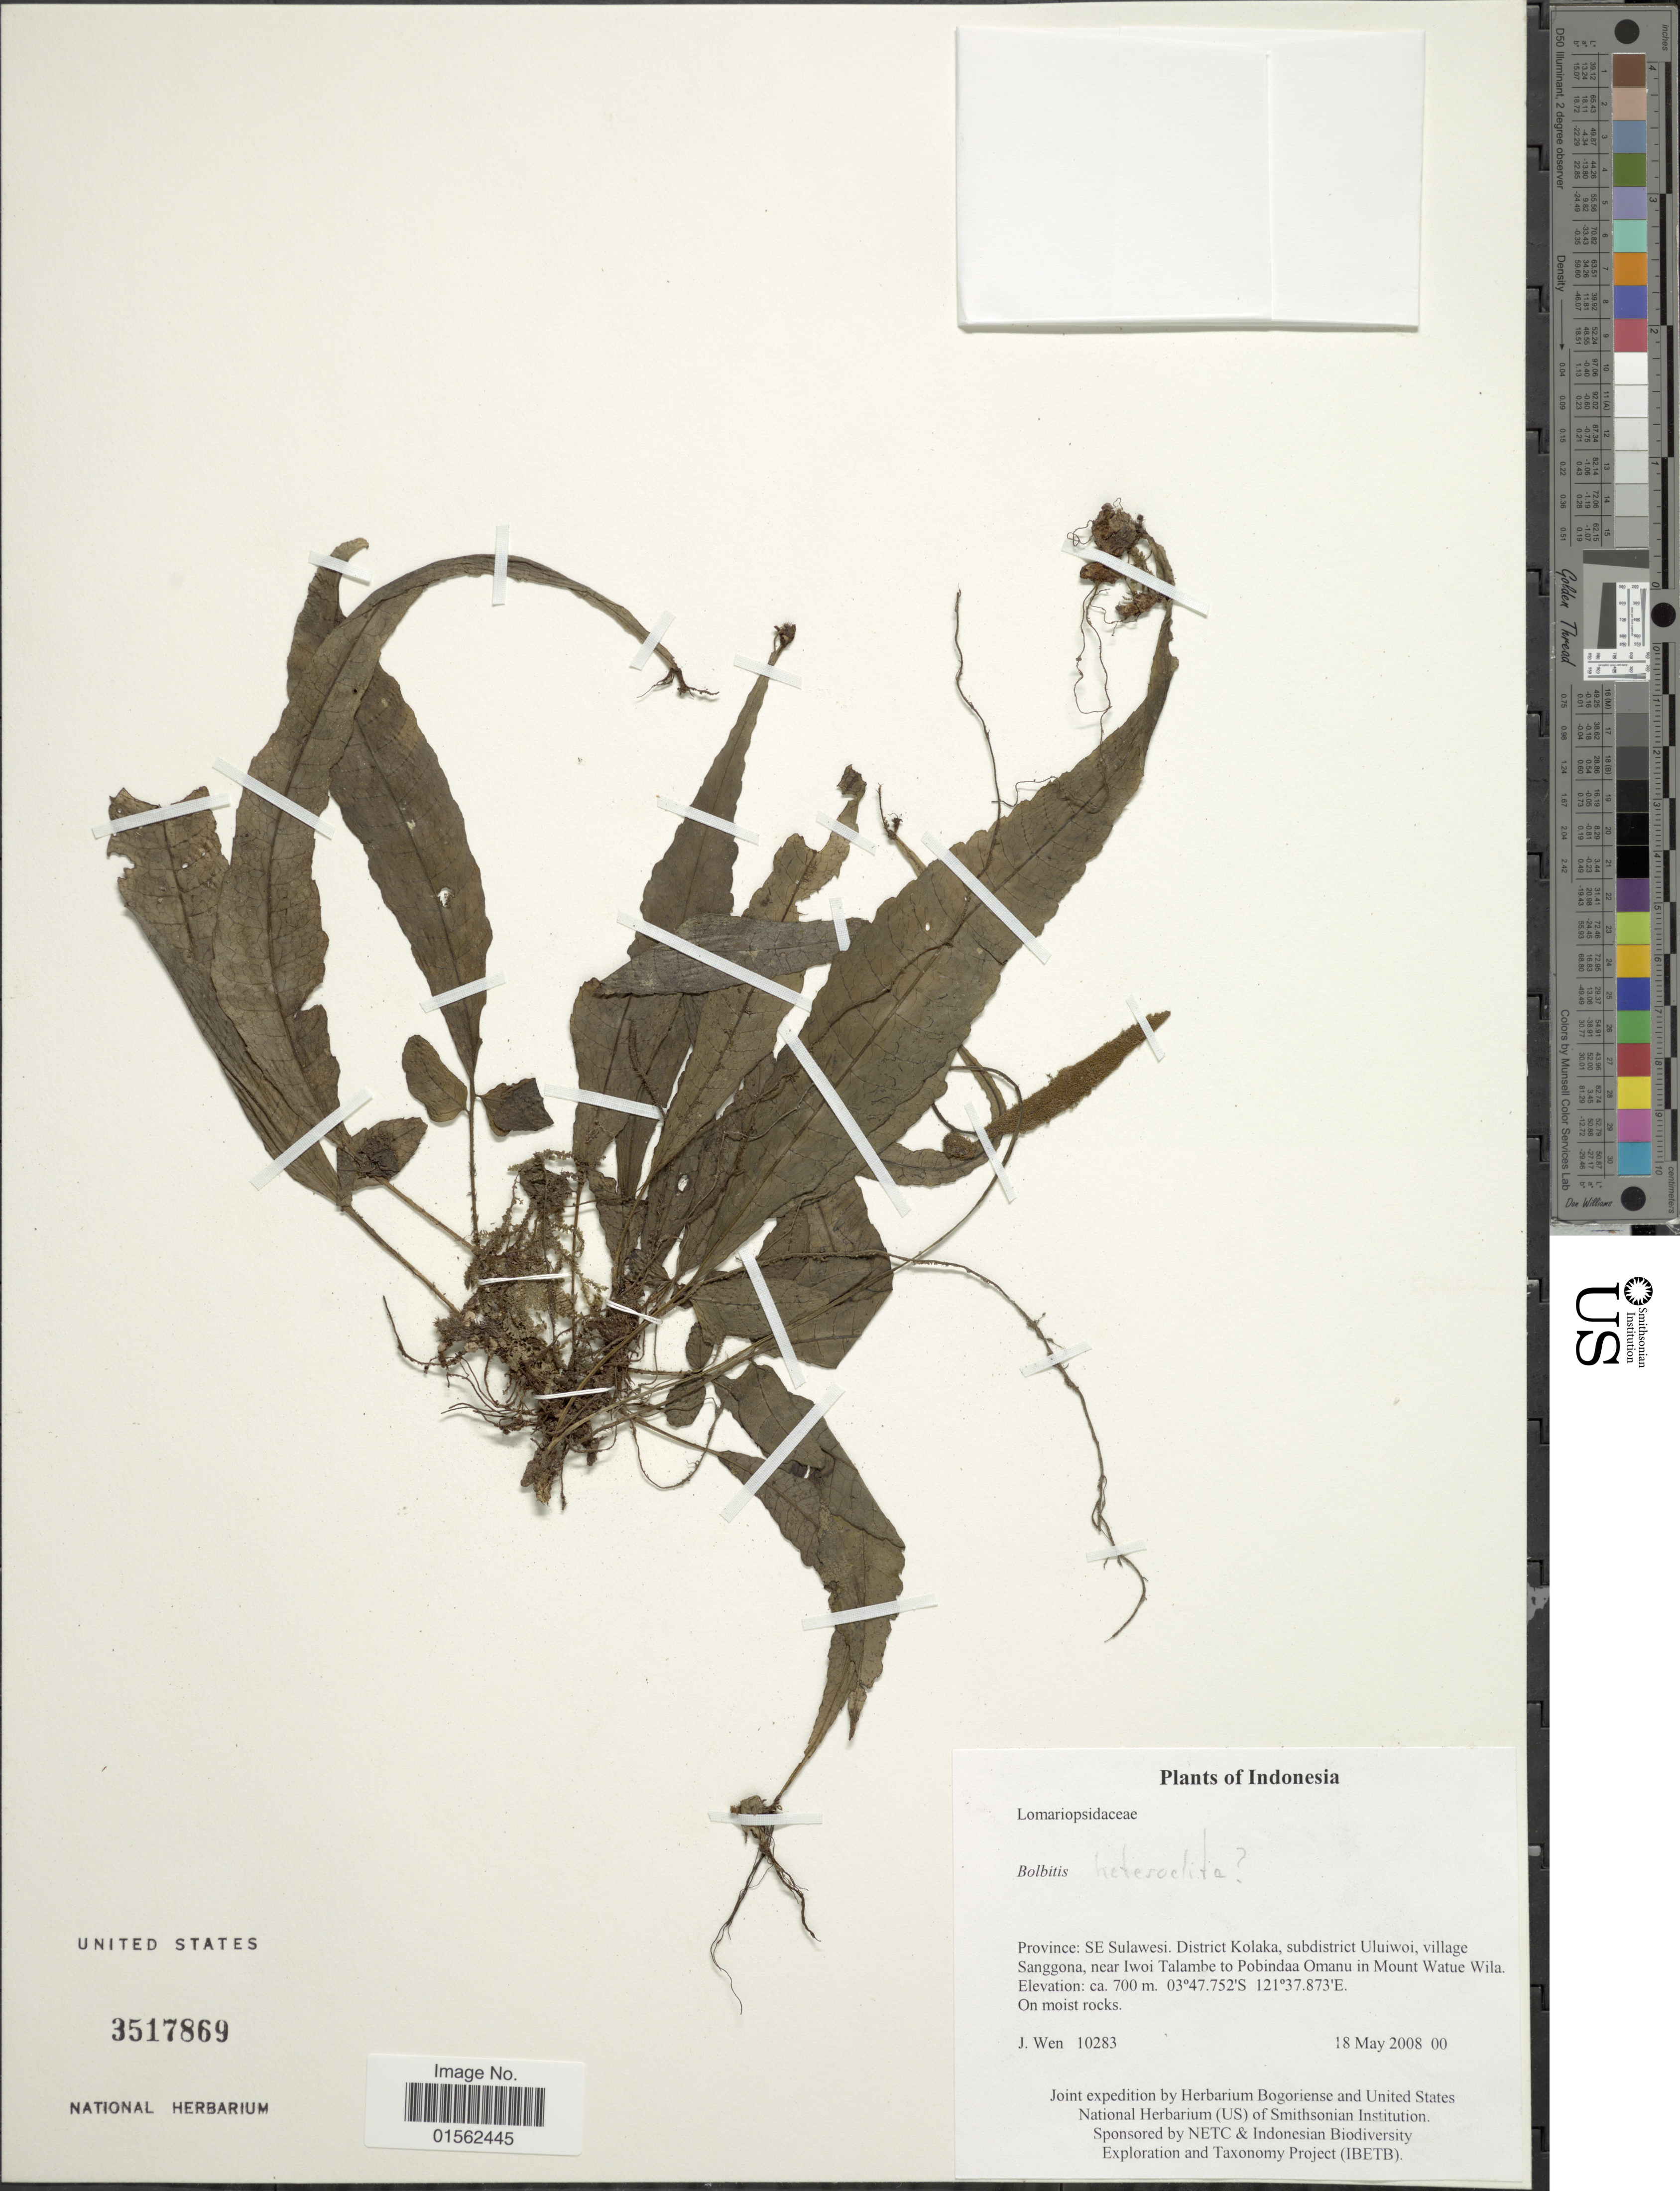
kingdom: Plantae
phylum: Tracheophyta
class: Polypodiopsida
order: Polypodiales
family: Dryopteridaceae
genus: Bolbitis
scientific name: Bolbitis heteroclita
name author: (C. Presl) Ching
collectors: J. Wen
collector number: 10283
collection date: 2008-05-18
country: Indonesia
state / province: Sulawesi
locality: Indionesia, SE Sulawesi, District Kolaka, subdistrict Uluiwoi village Sanggona, near Iwoi Talambe to Pobindaa Omanu in Mount Watue Wila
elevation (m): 700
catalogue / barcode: US 3517869